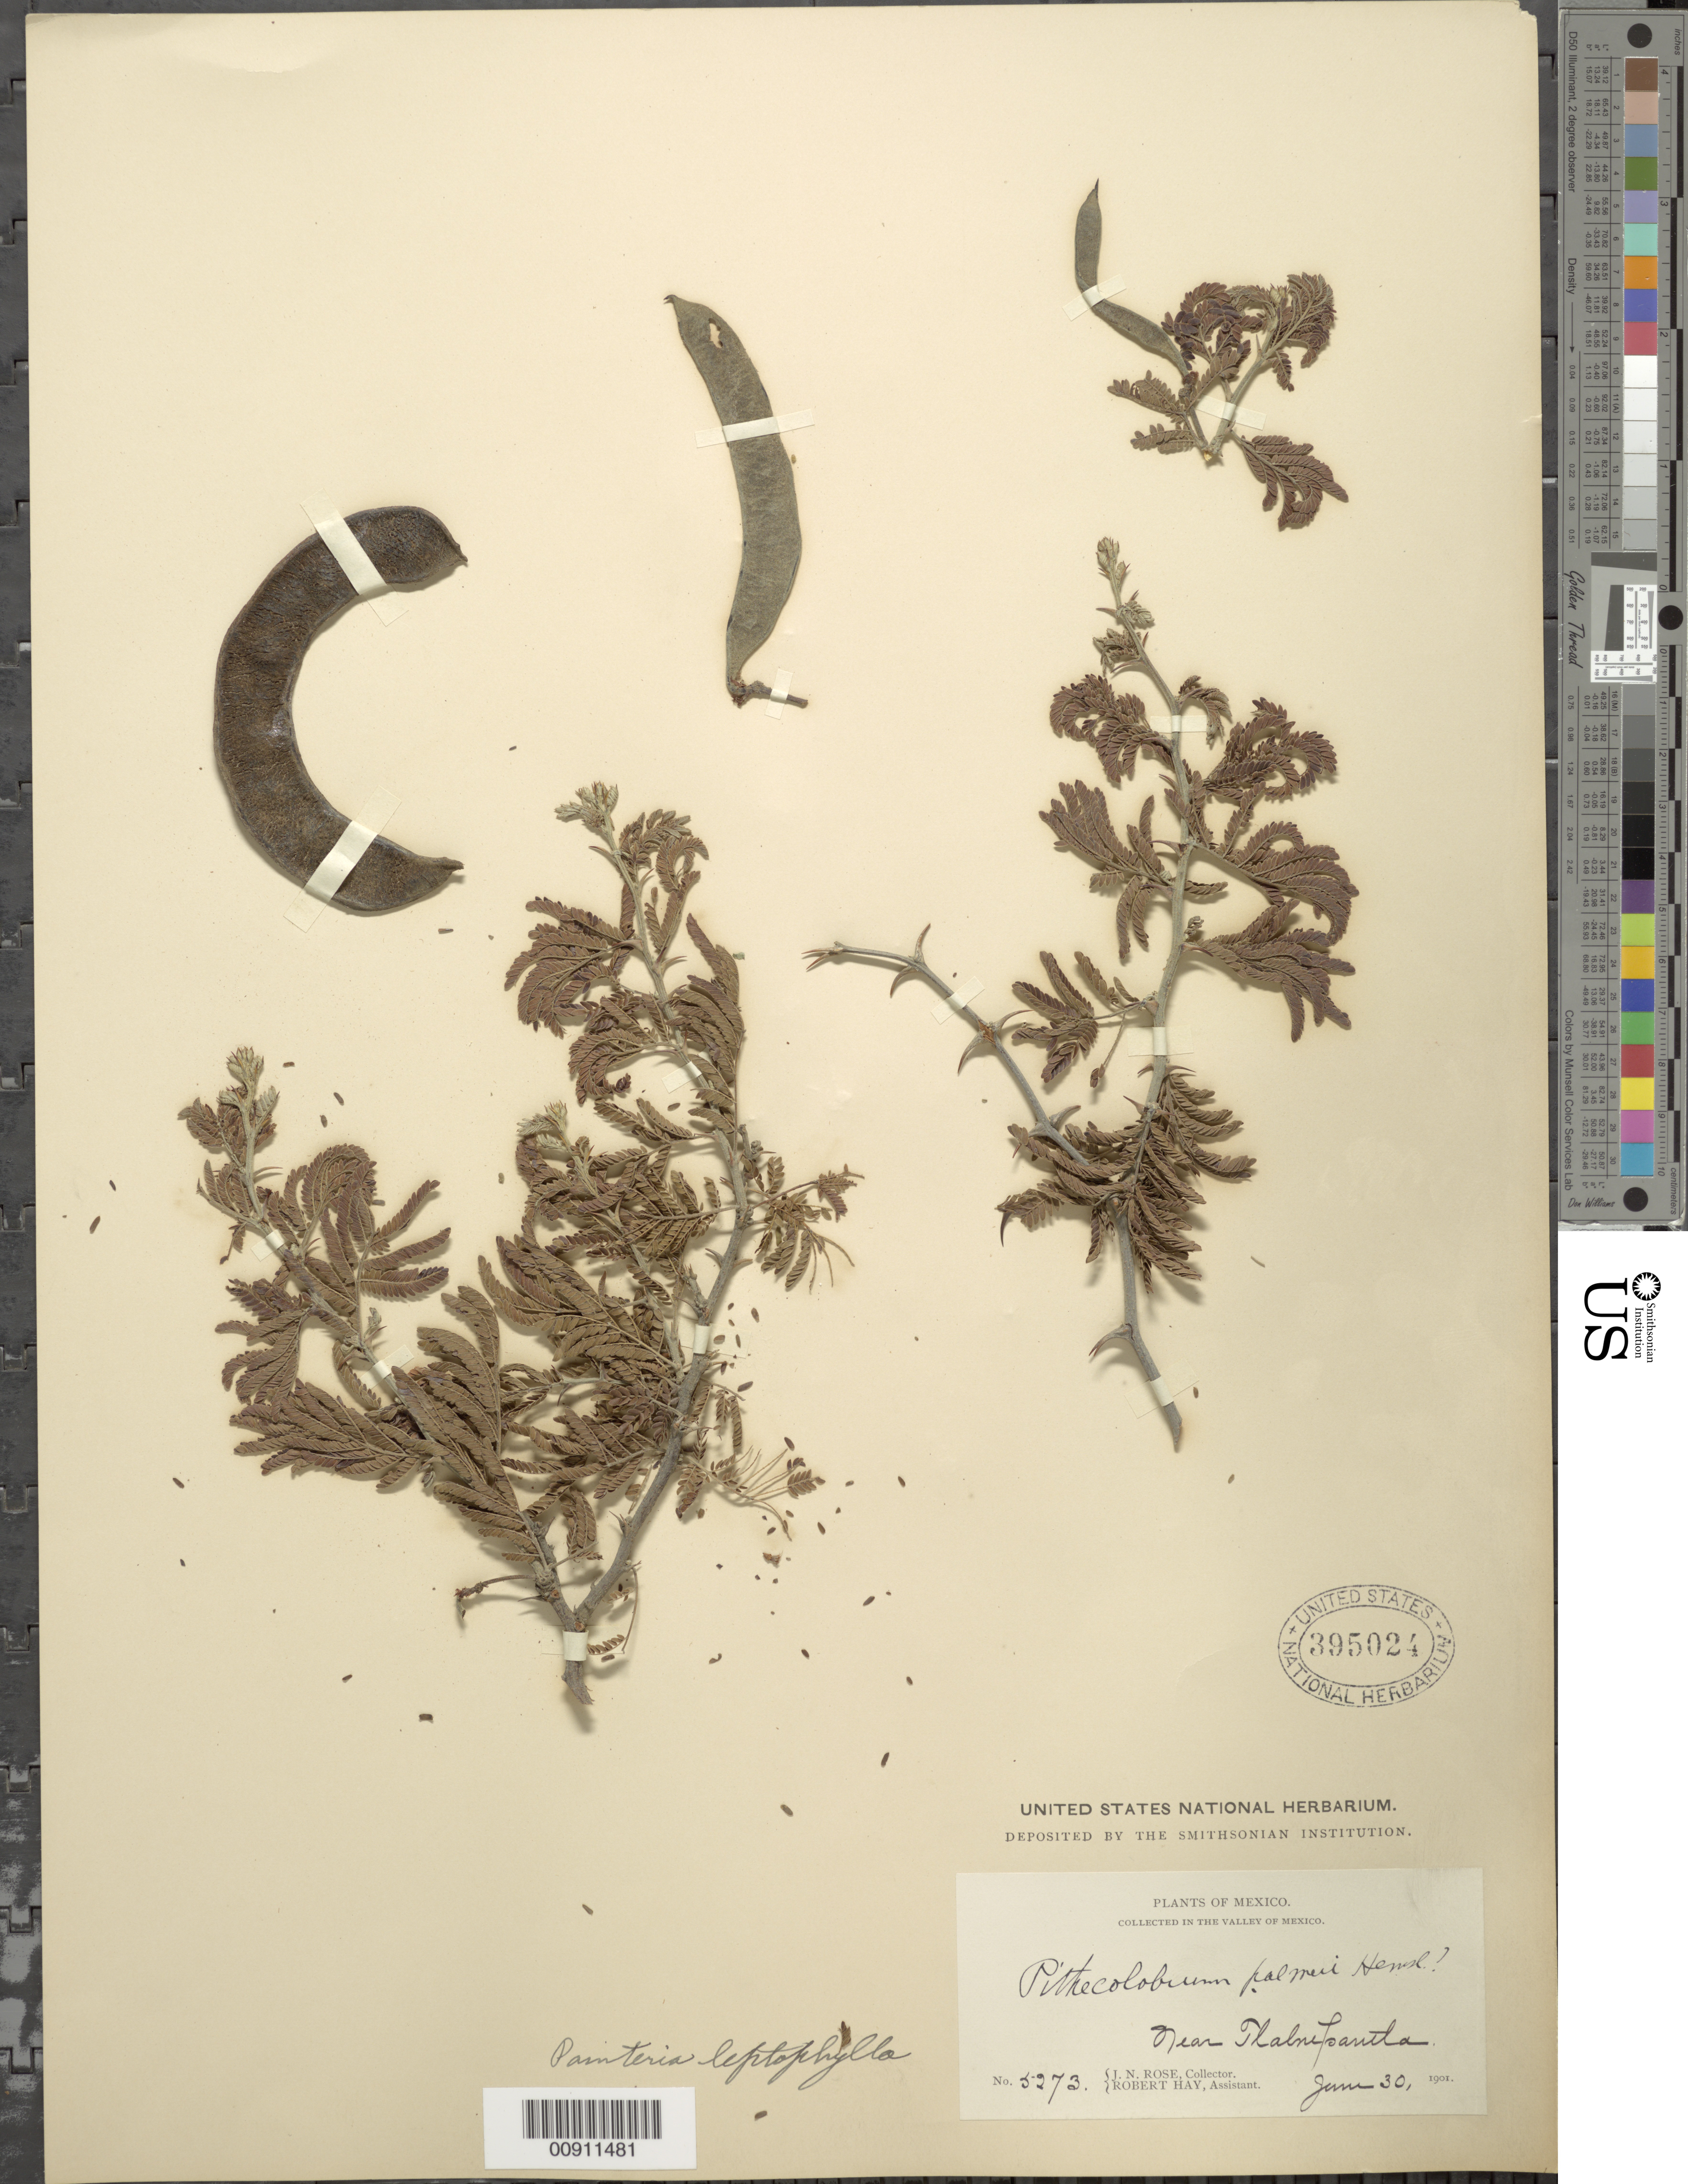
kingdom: Plantae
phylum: Tracheophyta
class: Magnoliopsida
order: Fabales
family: Fabaceae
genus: Ricoa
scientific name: Ricoa leptophylla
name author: (DC.) Duno & Torke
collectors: J. N. Rose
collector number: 5273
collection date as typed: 30 Jun 1901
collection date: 1901-06-30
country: Mexico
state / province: México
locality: Near Tlalnepantla, Valley of Mexico.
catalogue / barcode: US 395024